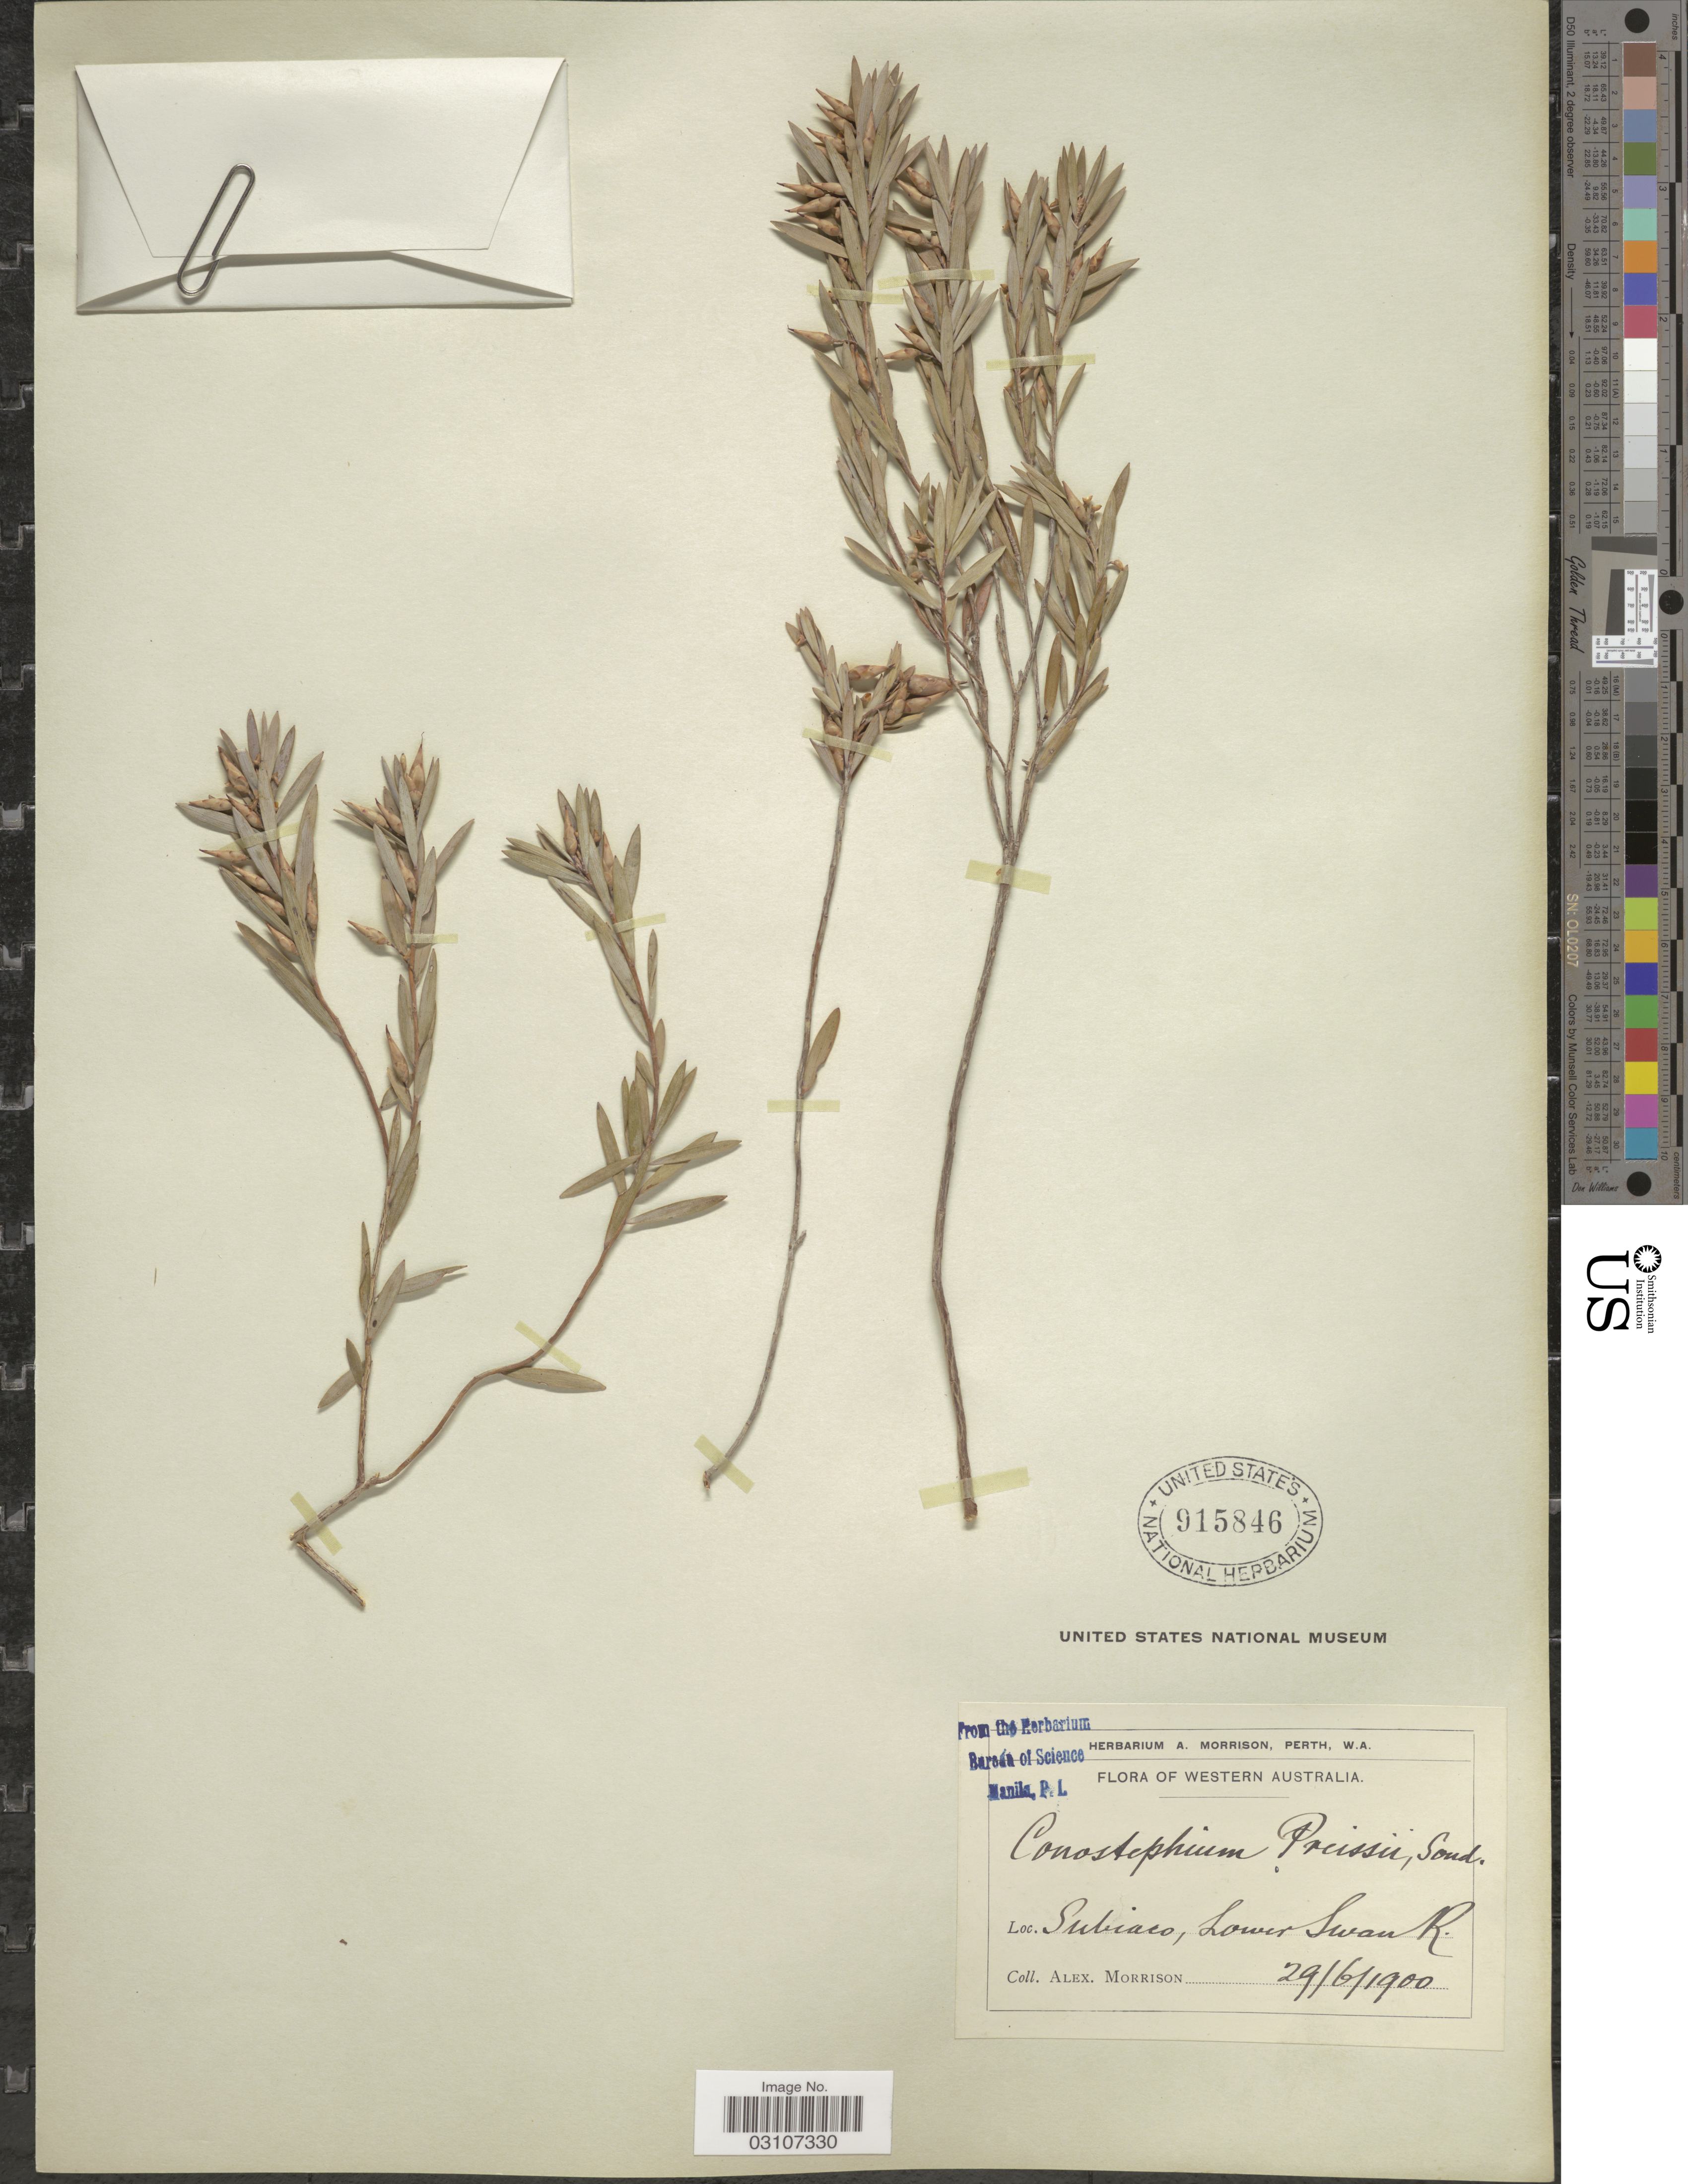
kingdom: Plantae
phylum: Tracheophyta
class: Magnoliopsida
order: Ericales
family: Ericaceae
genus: Conostephium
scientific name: Conostephium preisii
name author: Sond.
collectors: A. Morrison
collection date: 1900-06-29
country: Australia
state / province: Western Australia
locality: Subiaco, Lower Swan R.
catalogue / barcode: US 915846